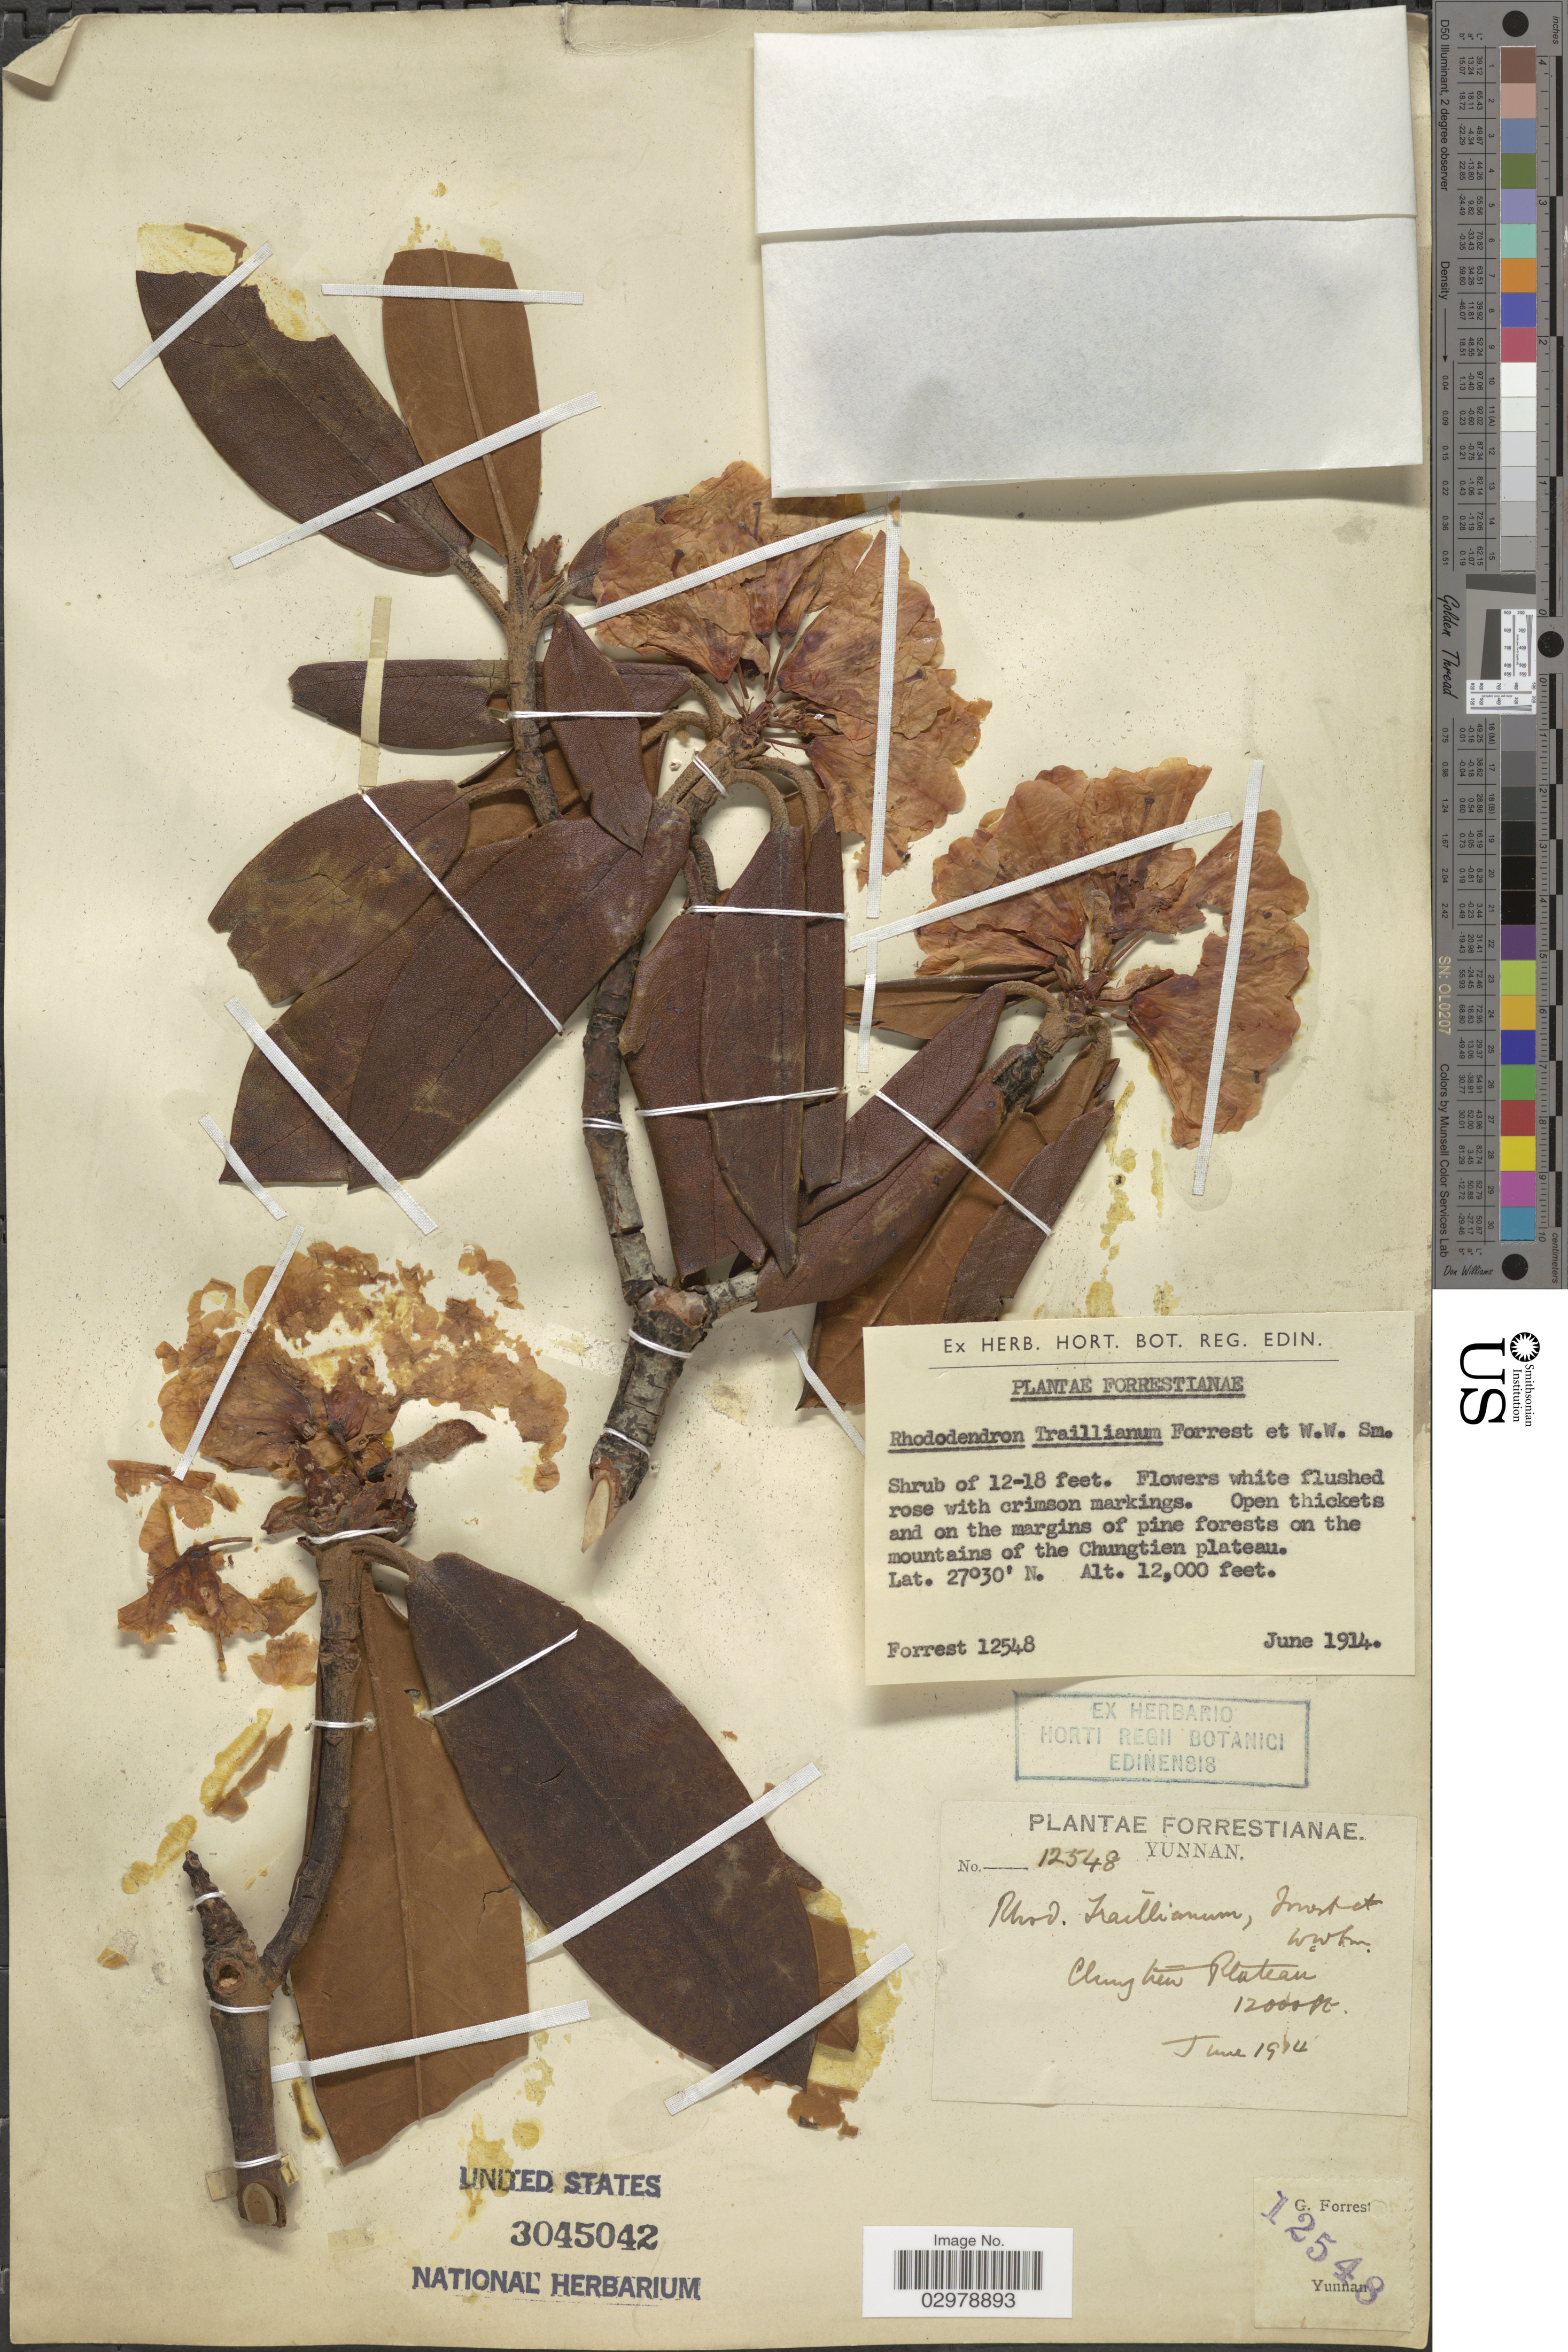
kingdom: Plantae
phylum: Tracheophyta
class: Magnoliopsida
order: Ericales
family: Ericaceae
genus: Rhododendron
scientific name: Rhododendron traillianum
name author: Forrest & W.W. Sm.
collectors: -. Forrest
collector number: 12548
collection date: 1914-06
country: China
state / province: Yunnan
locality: Open thickets and on the margins of pine forests on the mountains of the Changtien plateau.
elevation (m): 3658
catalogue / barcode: US 3045042